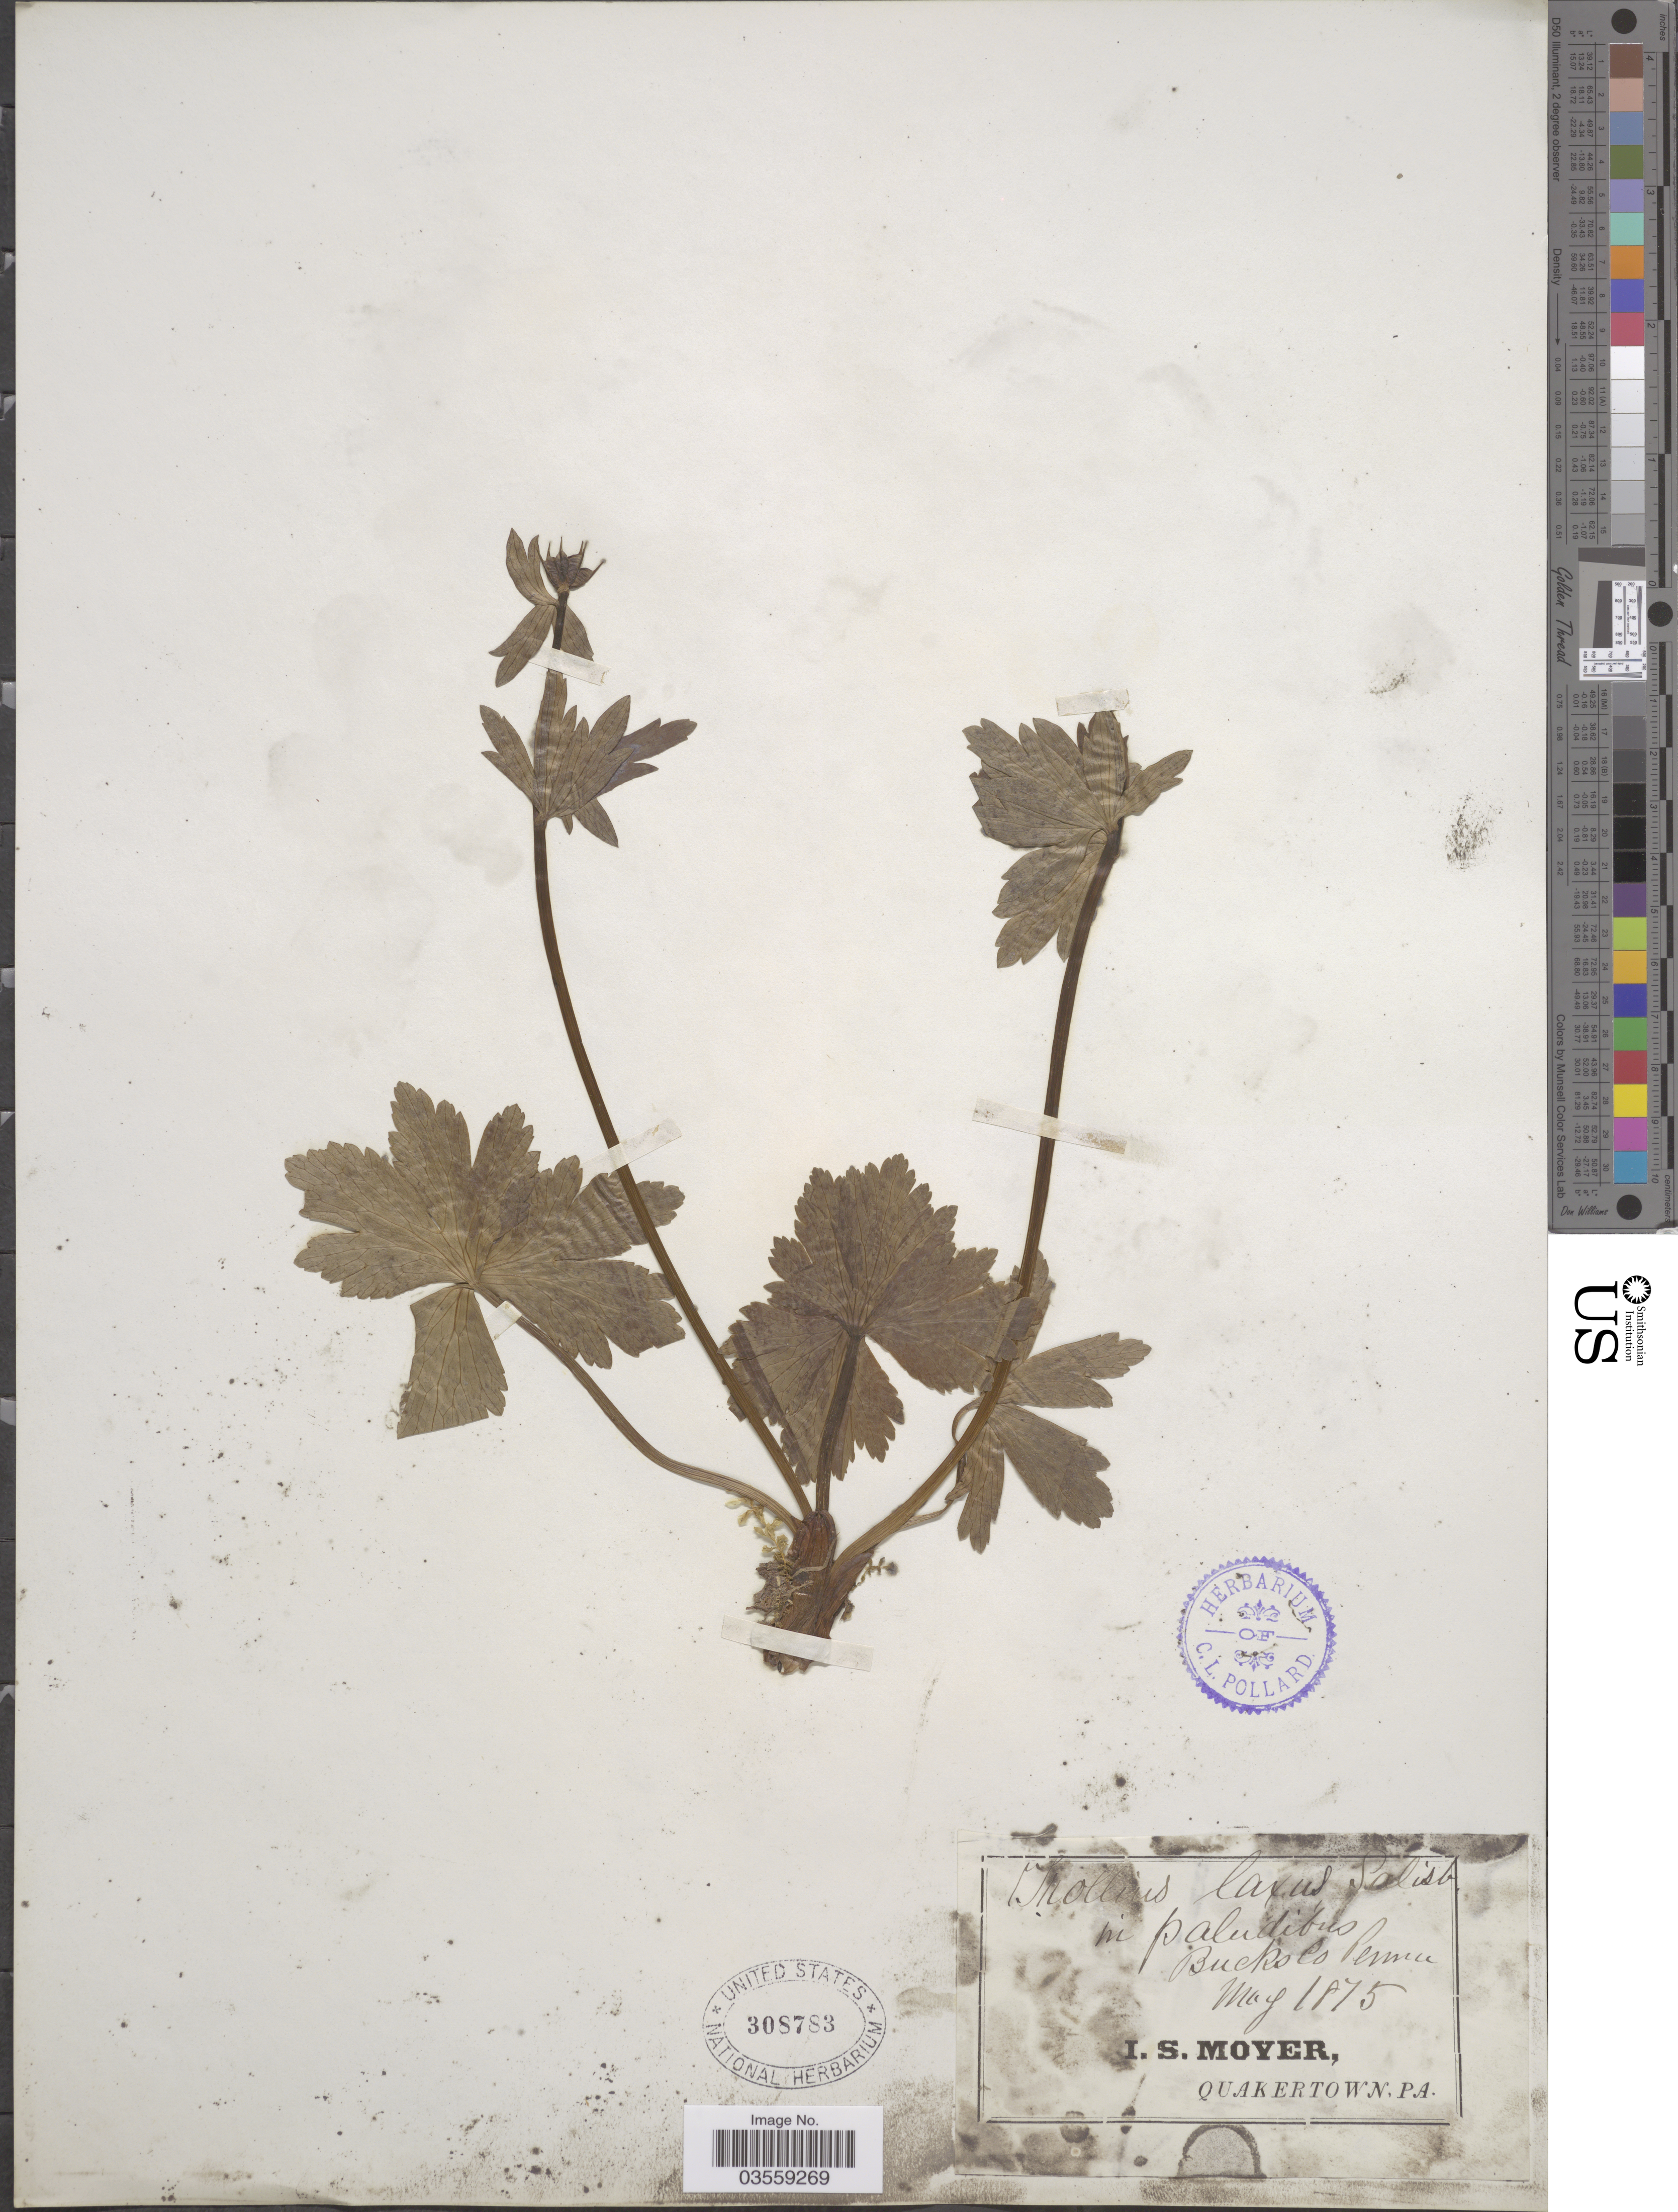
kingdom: Plantae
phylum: Tracheophyta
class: Magnoliopsida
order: Ranunculales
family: Ranunculaceae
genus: Trollius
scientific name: Trollius laxus var. laxus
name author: Salisb.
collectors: I. S. Moyer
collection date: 1875-05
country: United States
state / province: Pennsylvania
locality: Bucks Co.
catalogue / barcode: US 308783